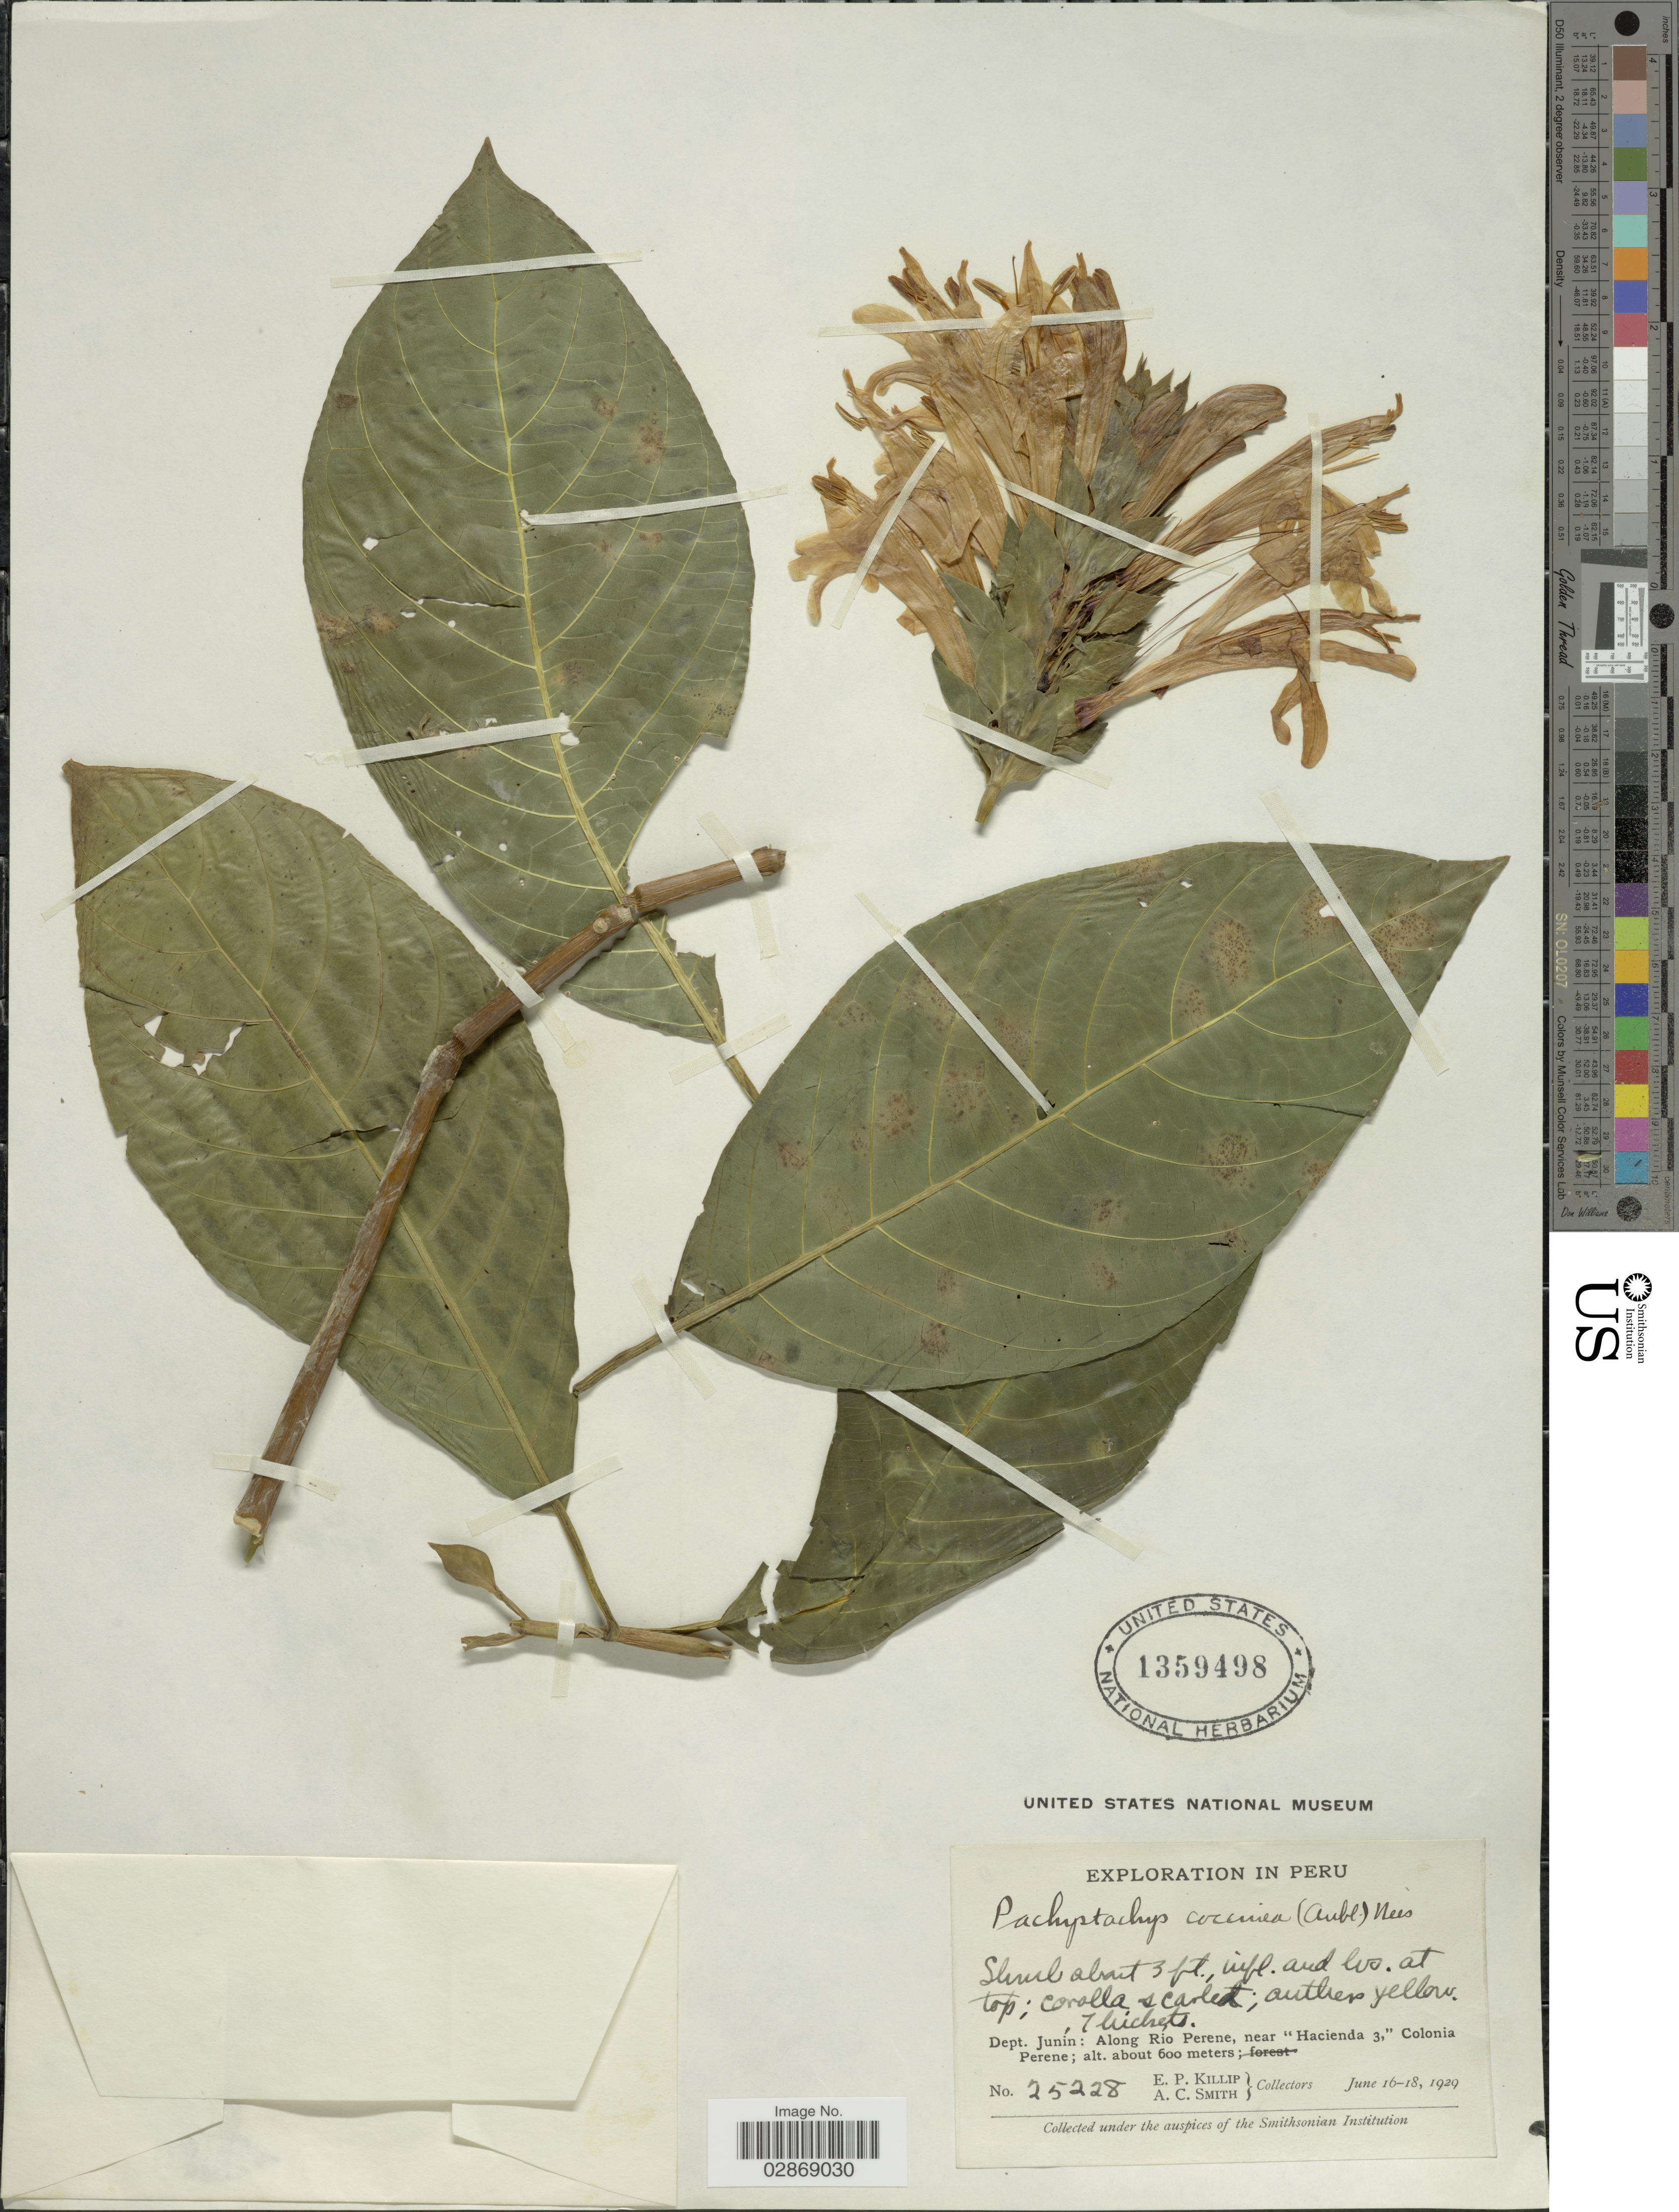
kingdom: Plantae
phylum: Tracheophyta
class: Magnoliopsida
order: Lamiales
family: Acanthaceae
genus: Pachystachys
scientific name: Pachystachys spicata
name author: (Ruiz & Pav.) Wassh.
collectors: E. P. Killip & A. C. Smith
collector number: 25228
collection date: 1929-06-16/1929-06-18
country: Peru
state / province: Junín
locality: Dept. Junín: Along Rio Perene, near "Hacienda 3," Colonia Perene.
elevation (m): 600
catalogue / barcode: US 1359498